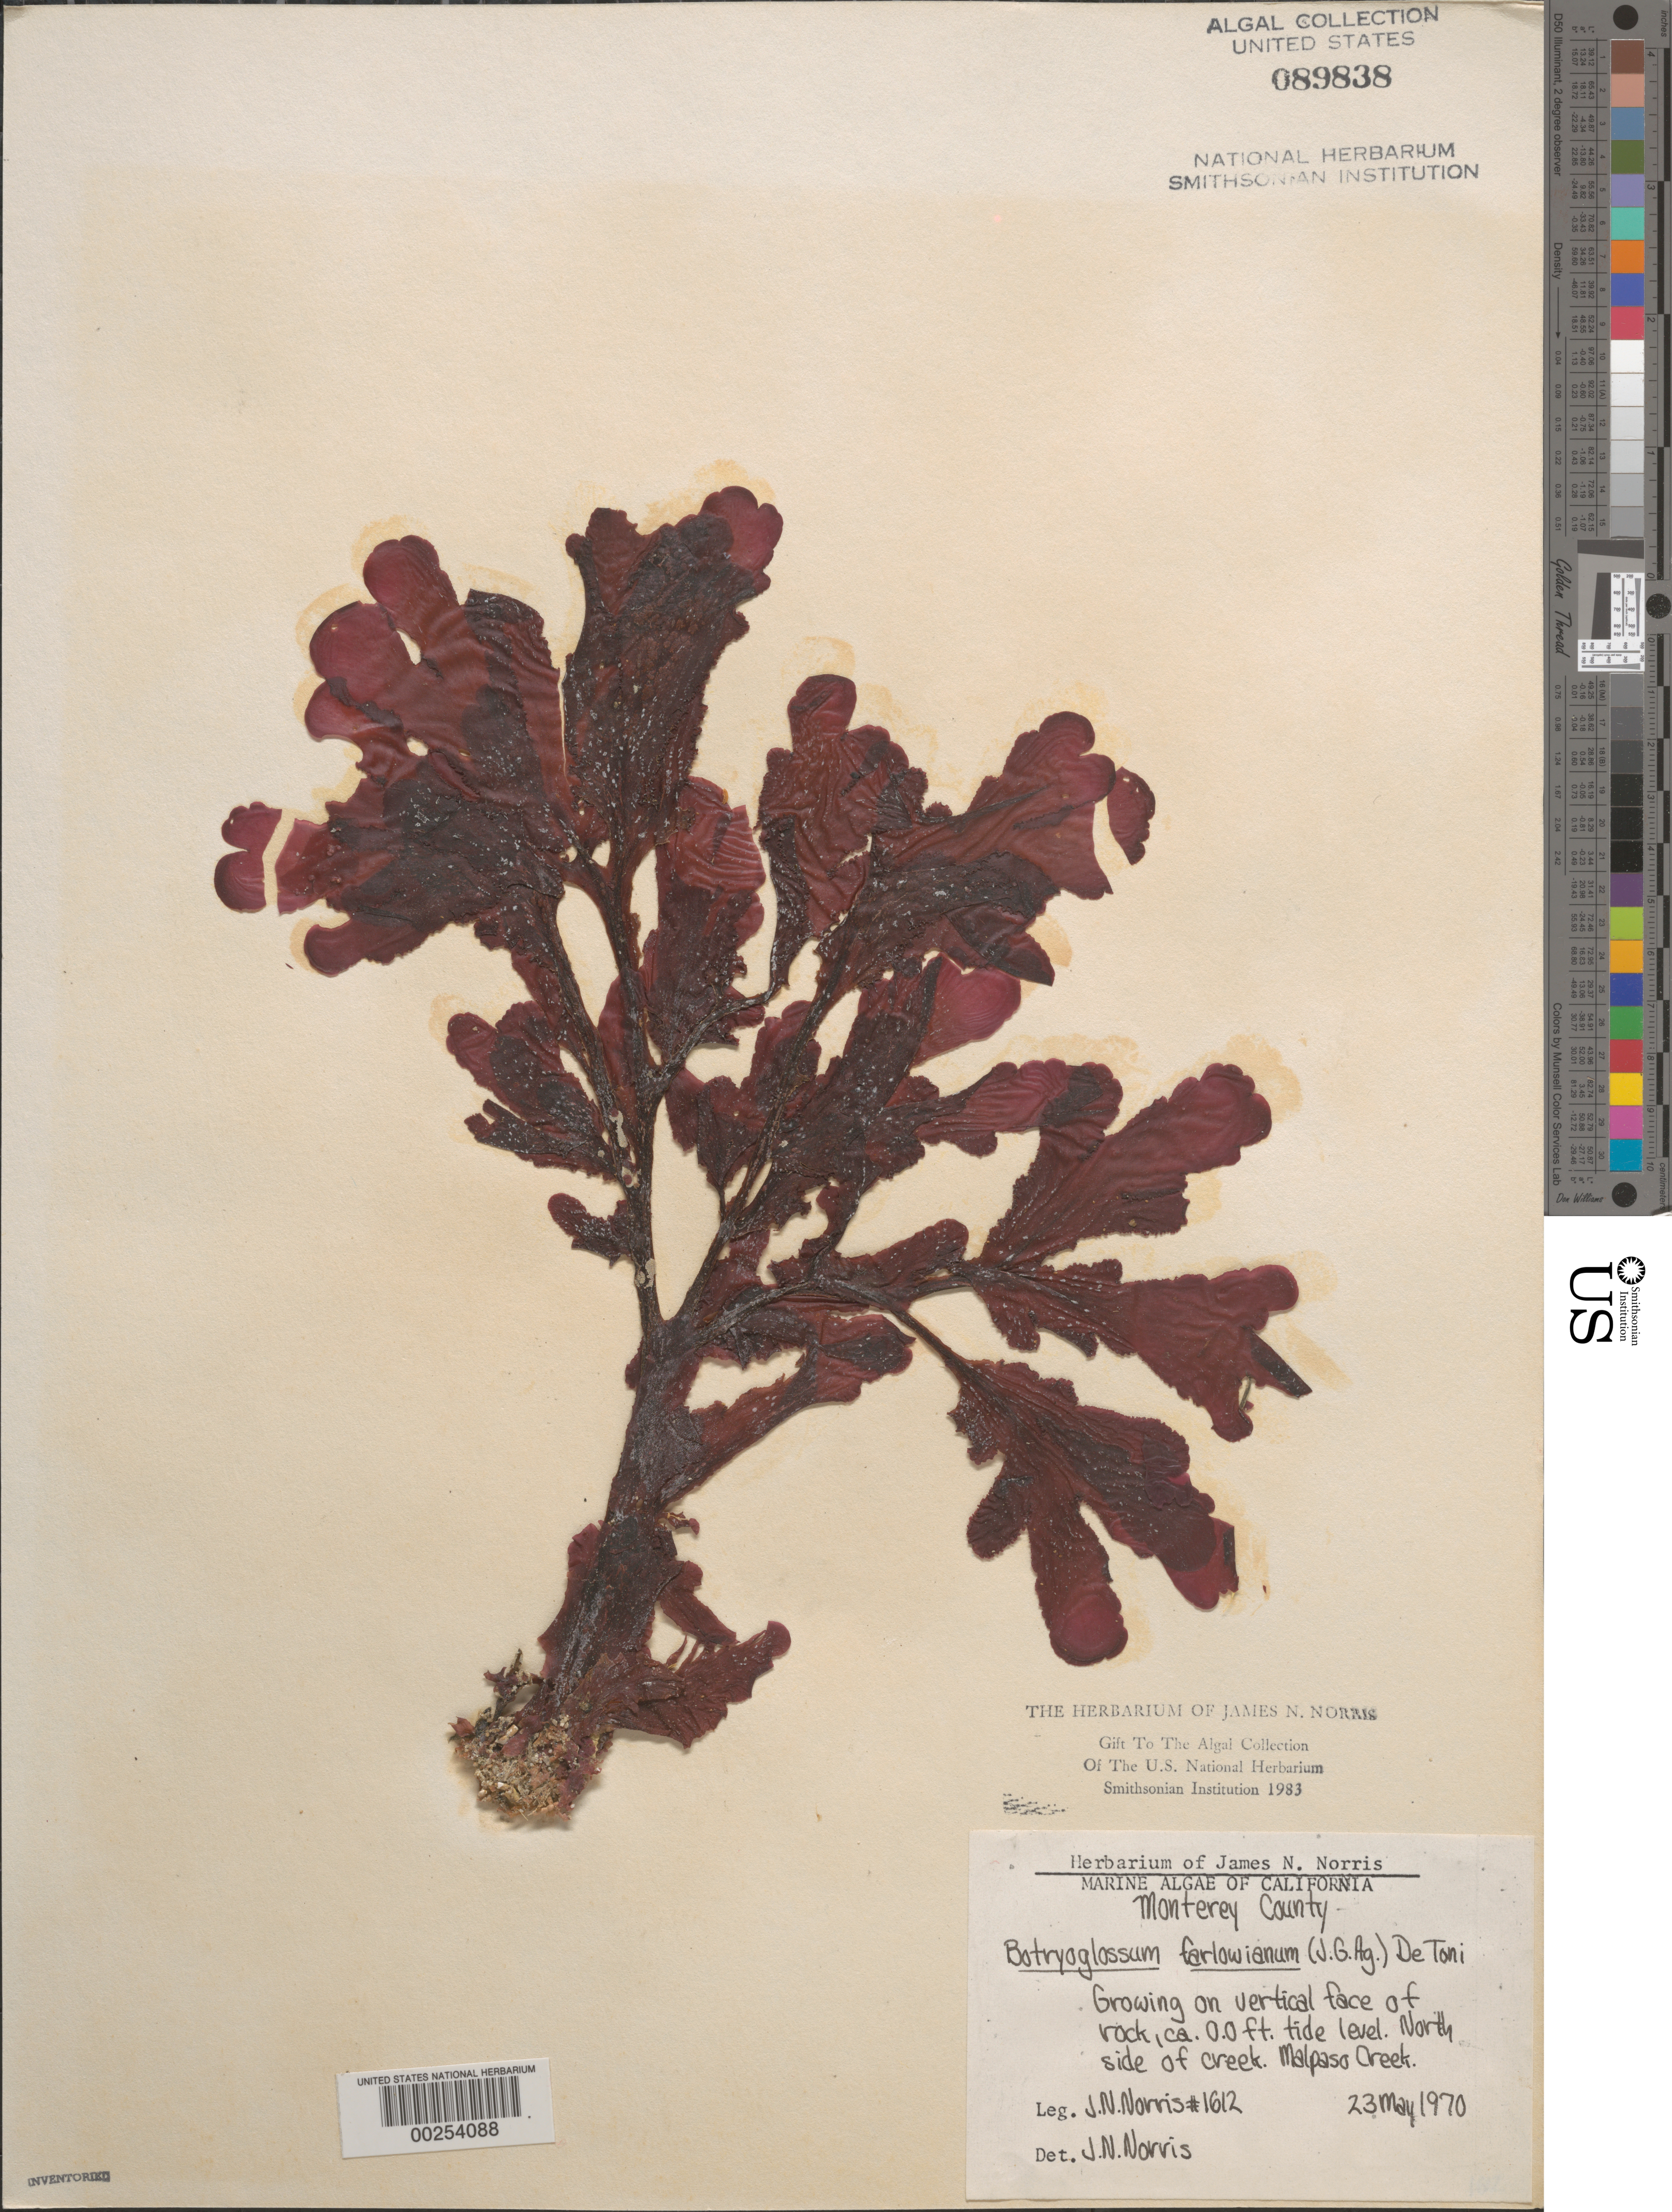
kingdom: Plantae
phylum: Rhodophyta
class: Florideophyceae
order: Ceramiales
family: Delesseriaceae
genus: Botryoglossum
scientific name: Botryoglossum farlowianum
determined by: Norris, James N.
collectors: J. N. Norris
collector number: JN-1612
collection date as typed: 23 May 1970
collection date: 1970-05-23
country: United States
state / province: California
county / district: Monterey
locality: Malpaso Creek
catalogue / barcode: US 89838